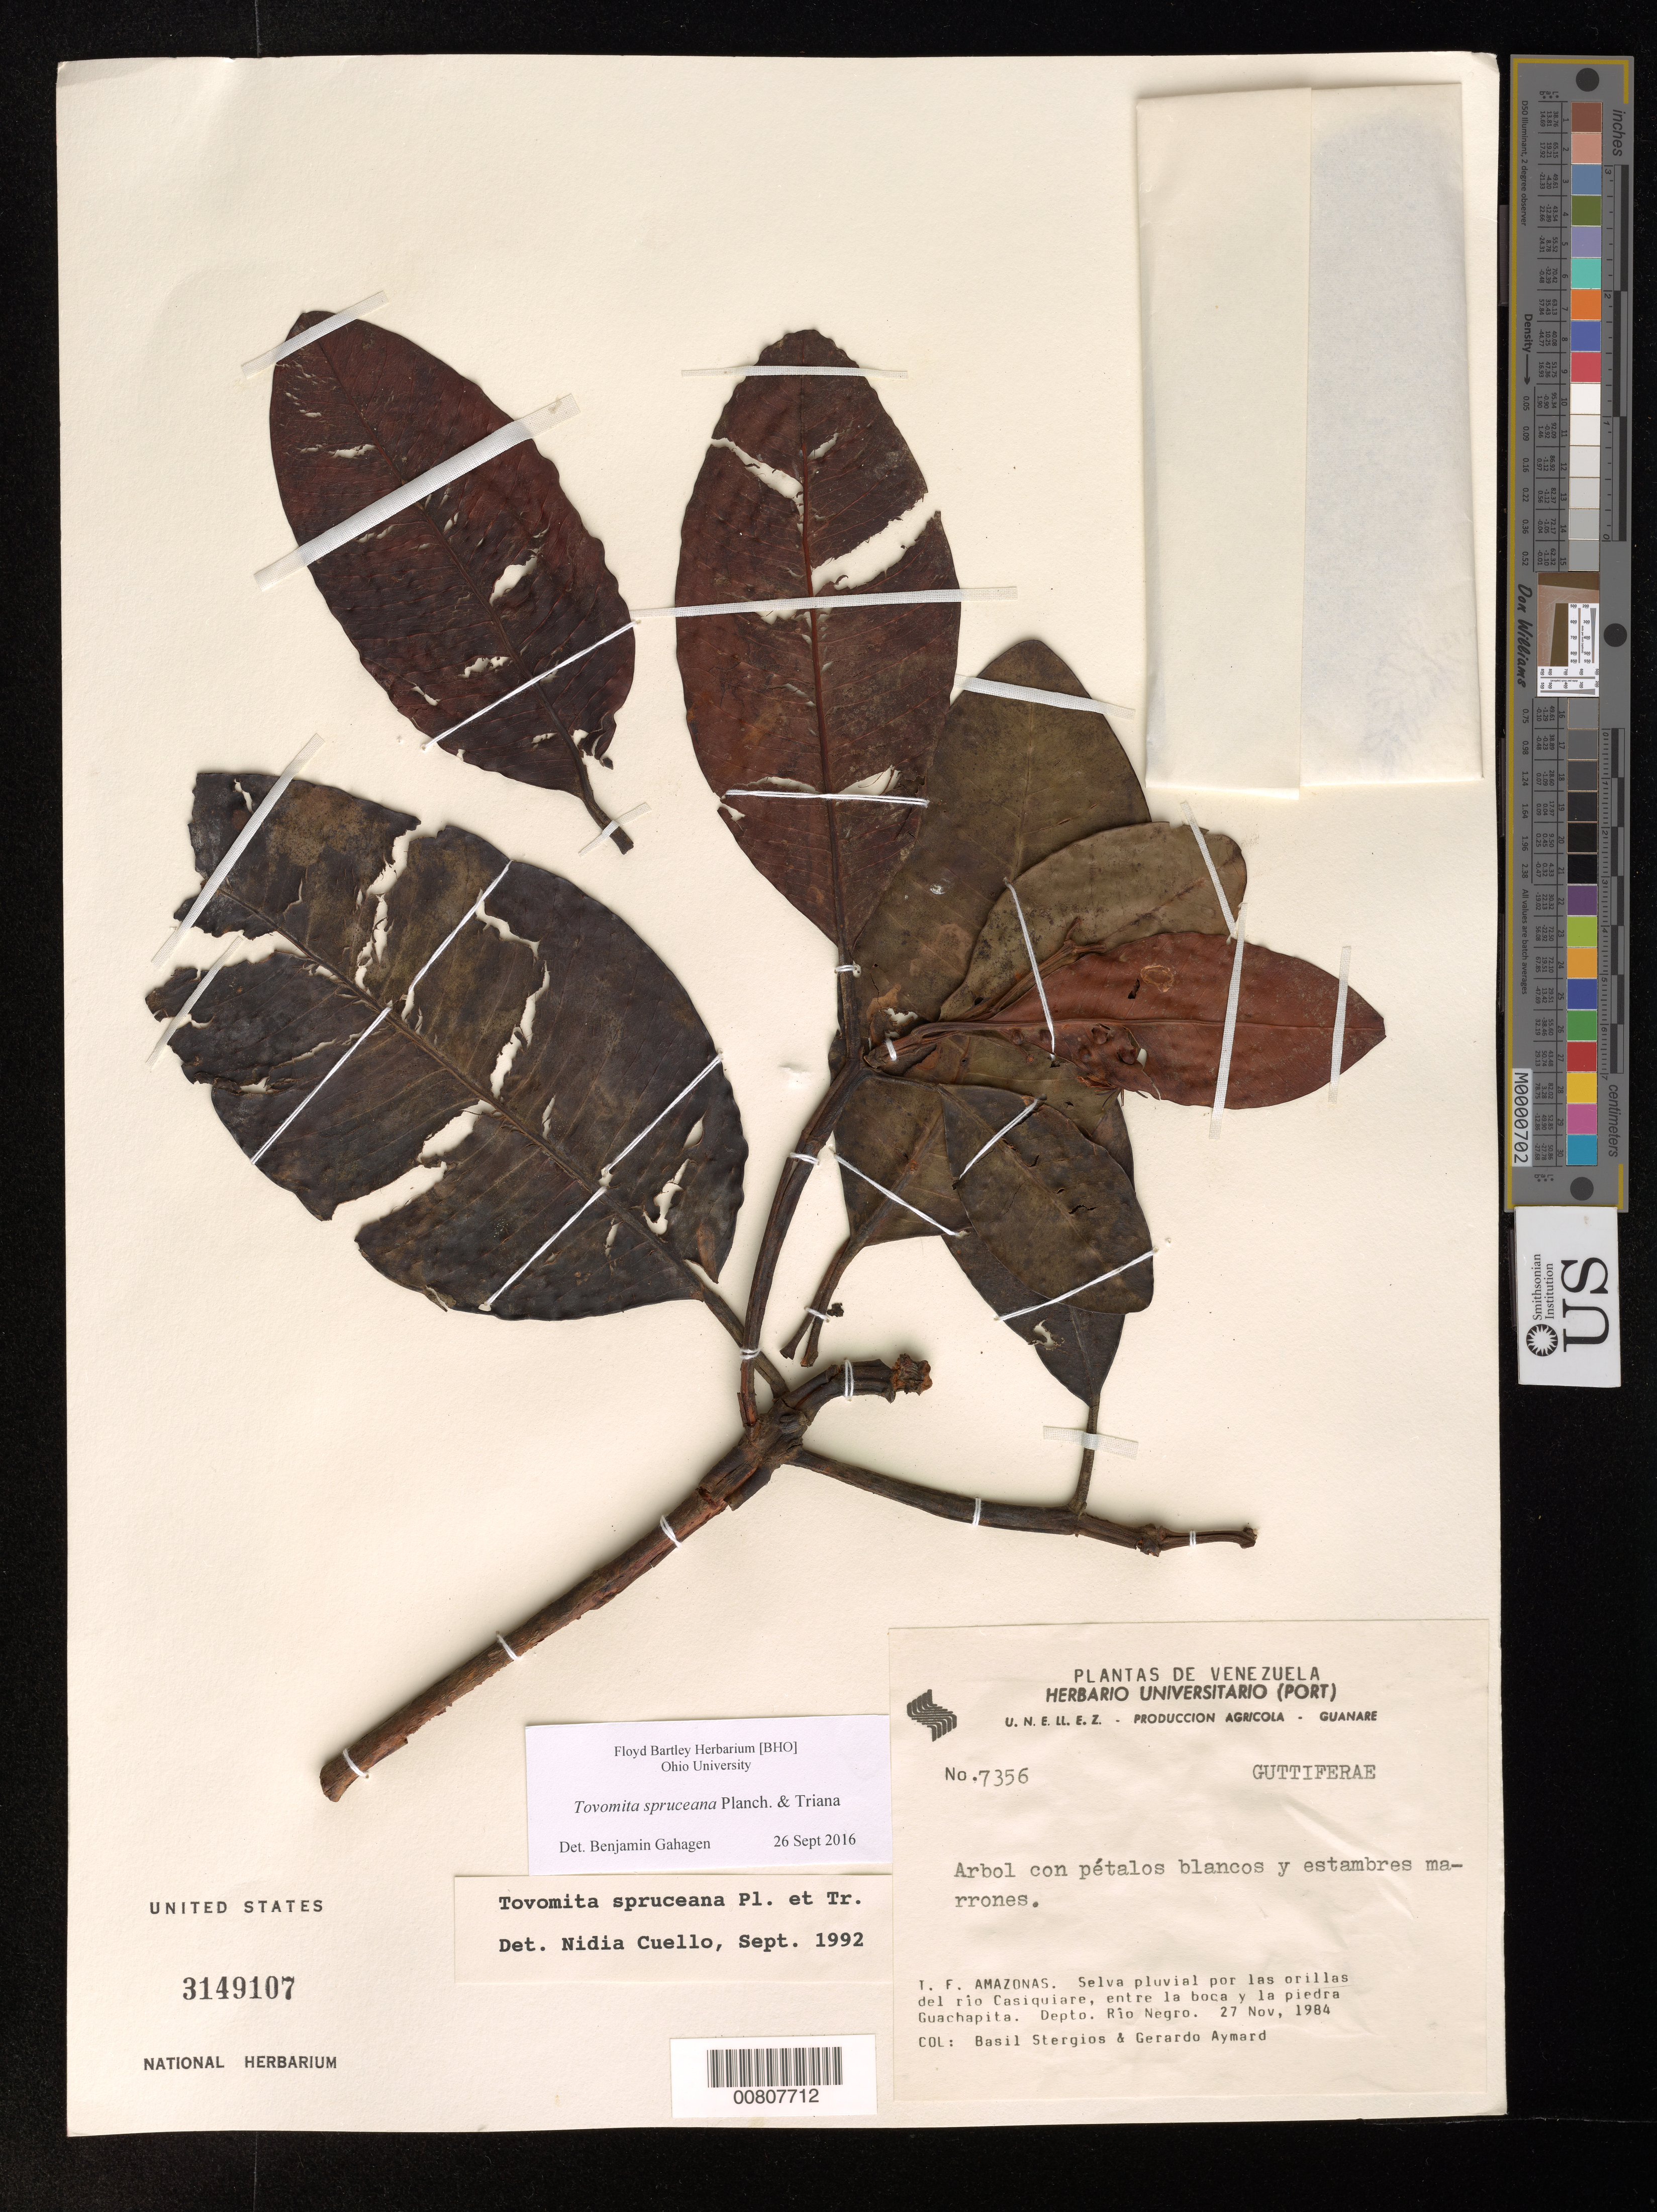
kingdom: Plantae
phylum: Tracheophyta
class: Magnoliopsida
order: Malpighiales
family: Clusiaceae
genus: Tovomita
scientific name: Tovomita spruceana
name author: Planch. & Triana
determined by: Cuello, Nidia L.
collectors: B. G. Stergios & G. A. Aymard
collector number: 7356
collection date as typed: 27-Nov-84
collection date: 1984-11-27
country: Venezuela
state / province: Amazonas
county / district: Río Negro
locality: Río Casiquiare, near bank, edge of Guachapita, 2 km above Solano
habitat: Selva pluvial por las orillas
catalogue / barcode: US 3149107